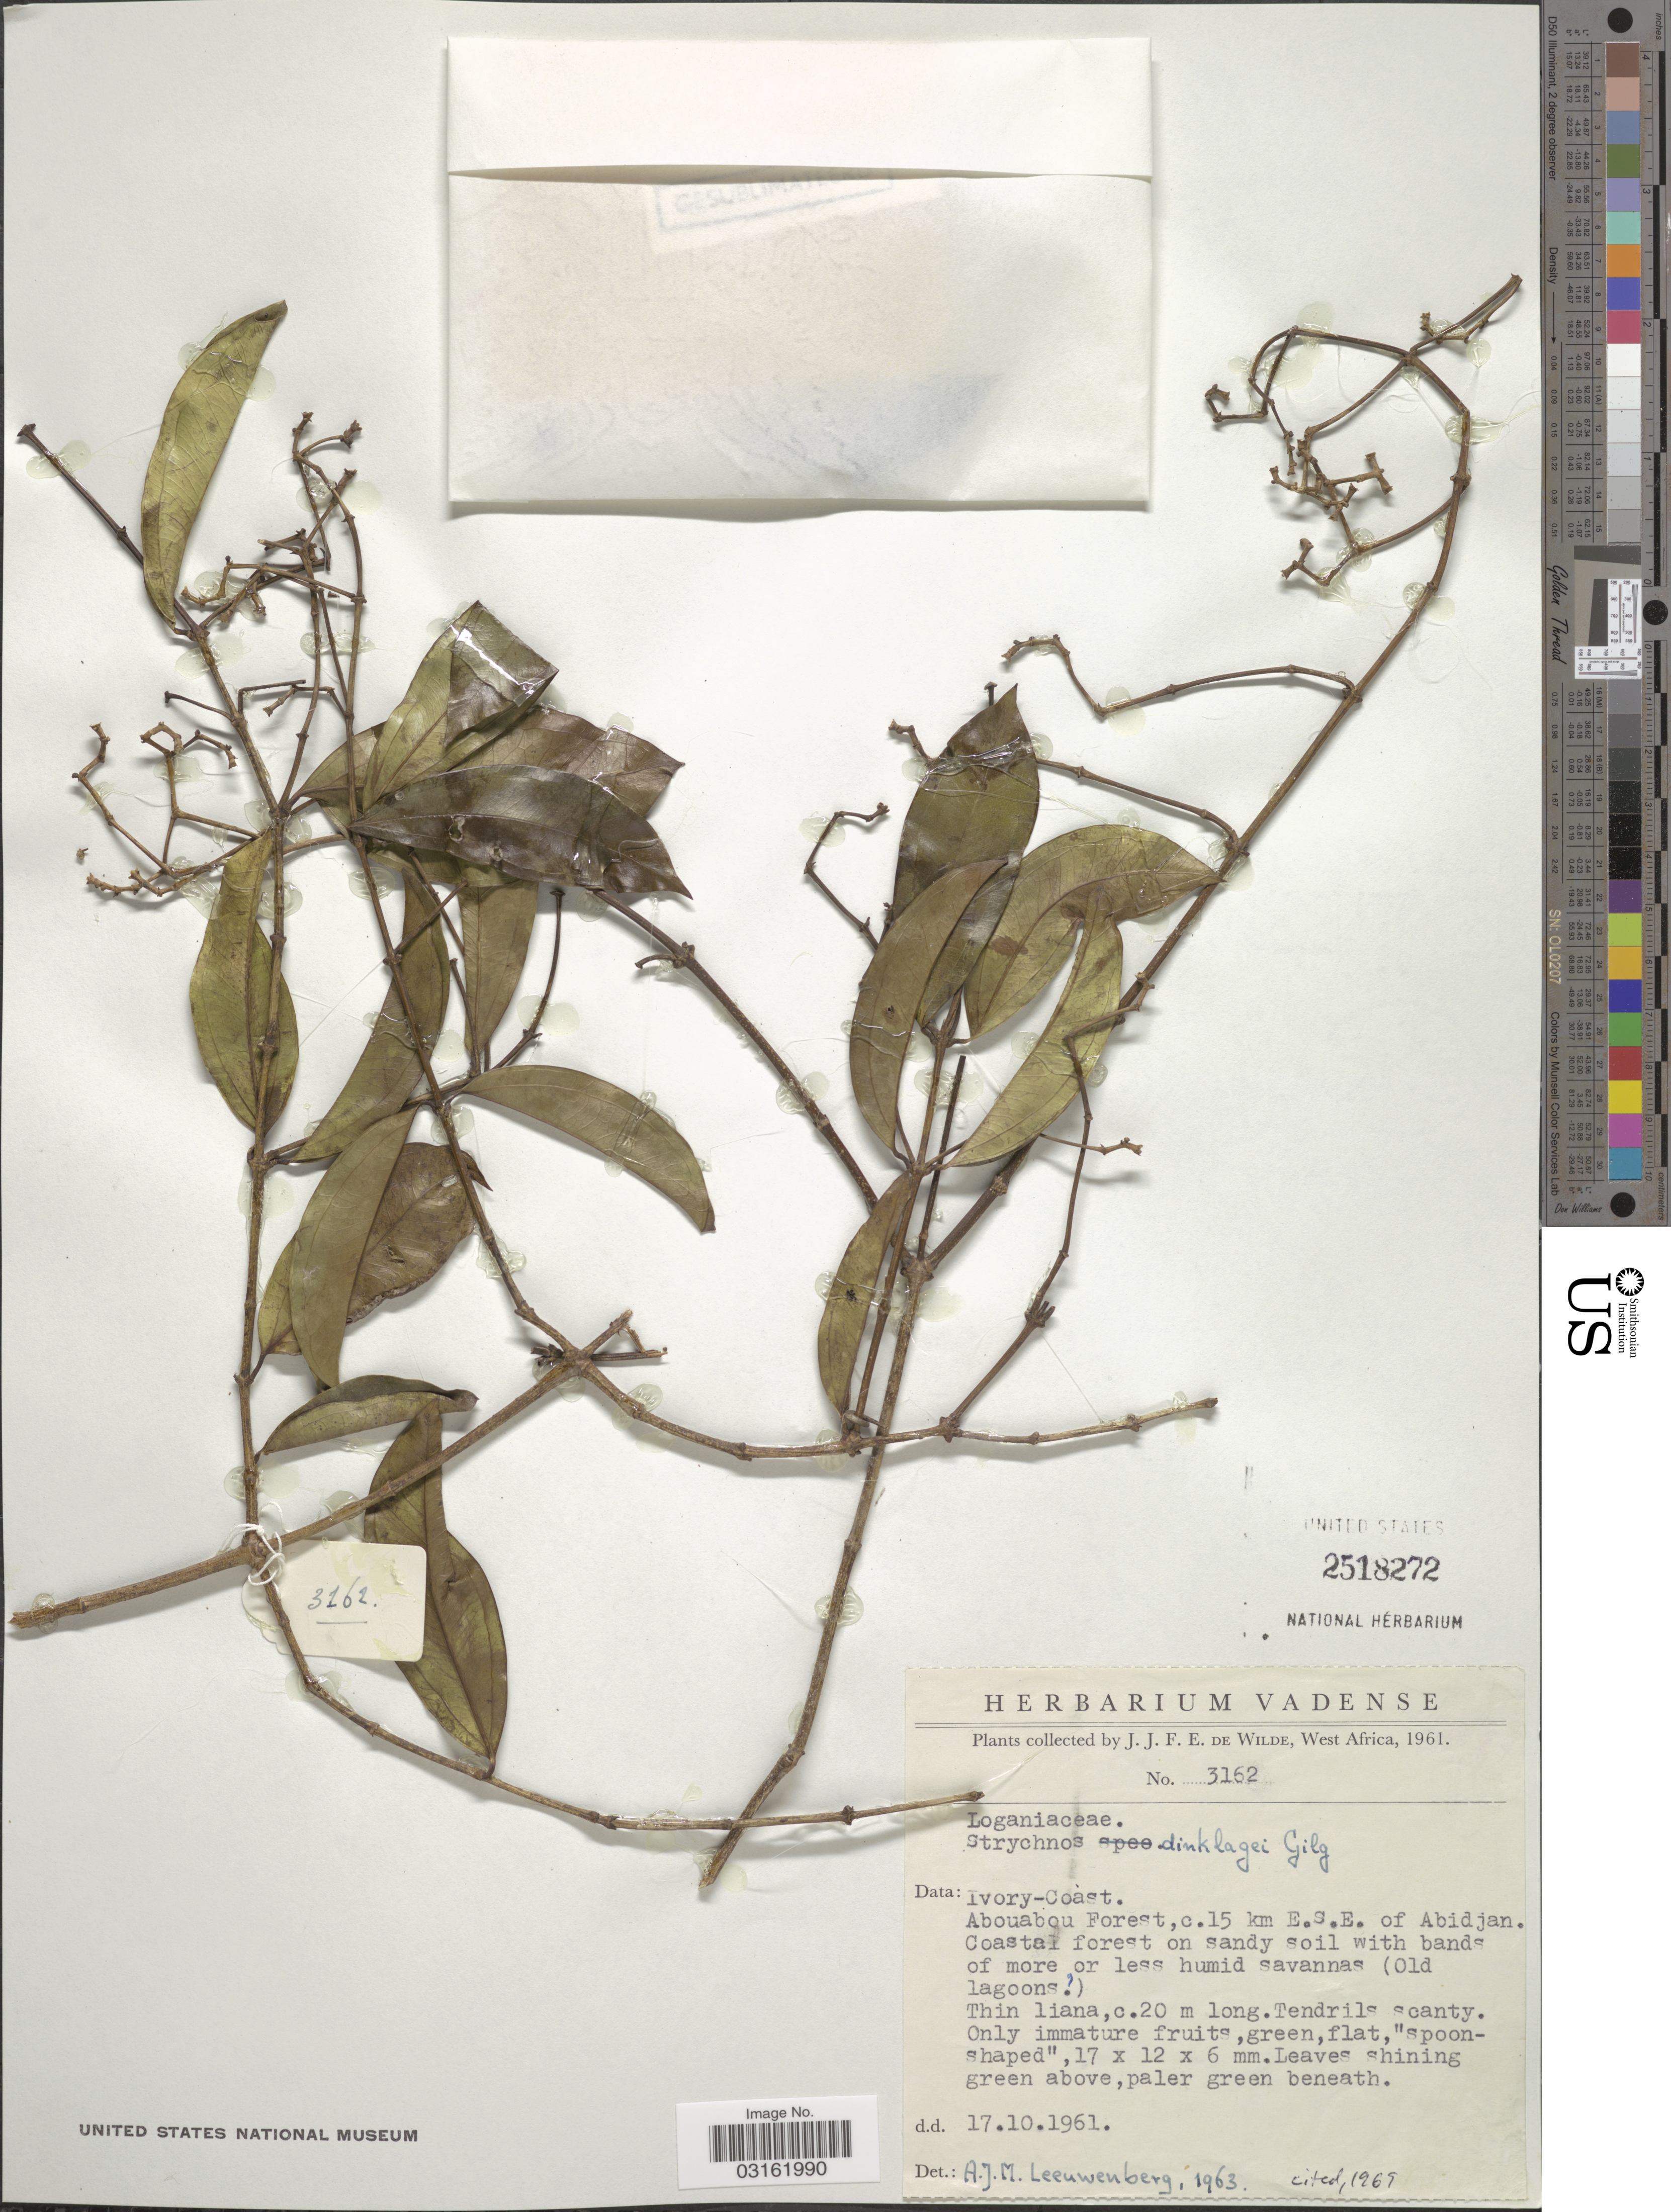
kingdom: Plantae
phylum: Tracheophyta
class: Magnoliopsida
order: Gentianales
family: Loganiaceae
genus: Strychnos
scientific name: Strychnos dinklagei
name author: Gilg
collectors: J.J. de Wilde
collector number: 3162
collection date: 1961-10-17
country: Ivory Coast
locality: West Africa. Abouabou Forest, c. 15 km E. S. E. of Abidjan.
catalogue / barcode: US 2518272